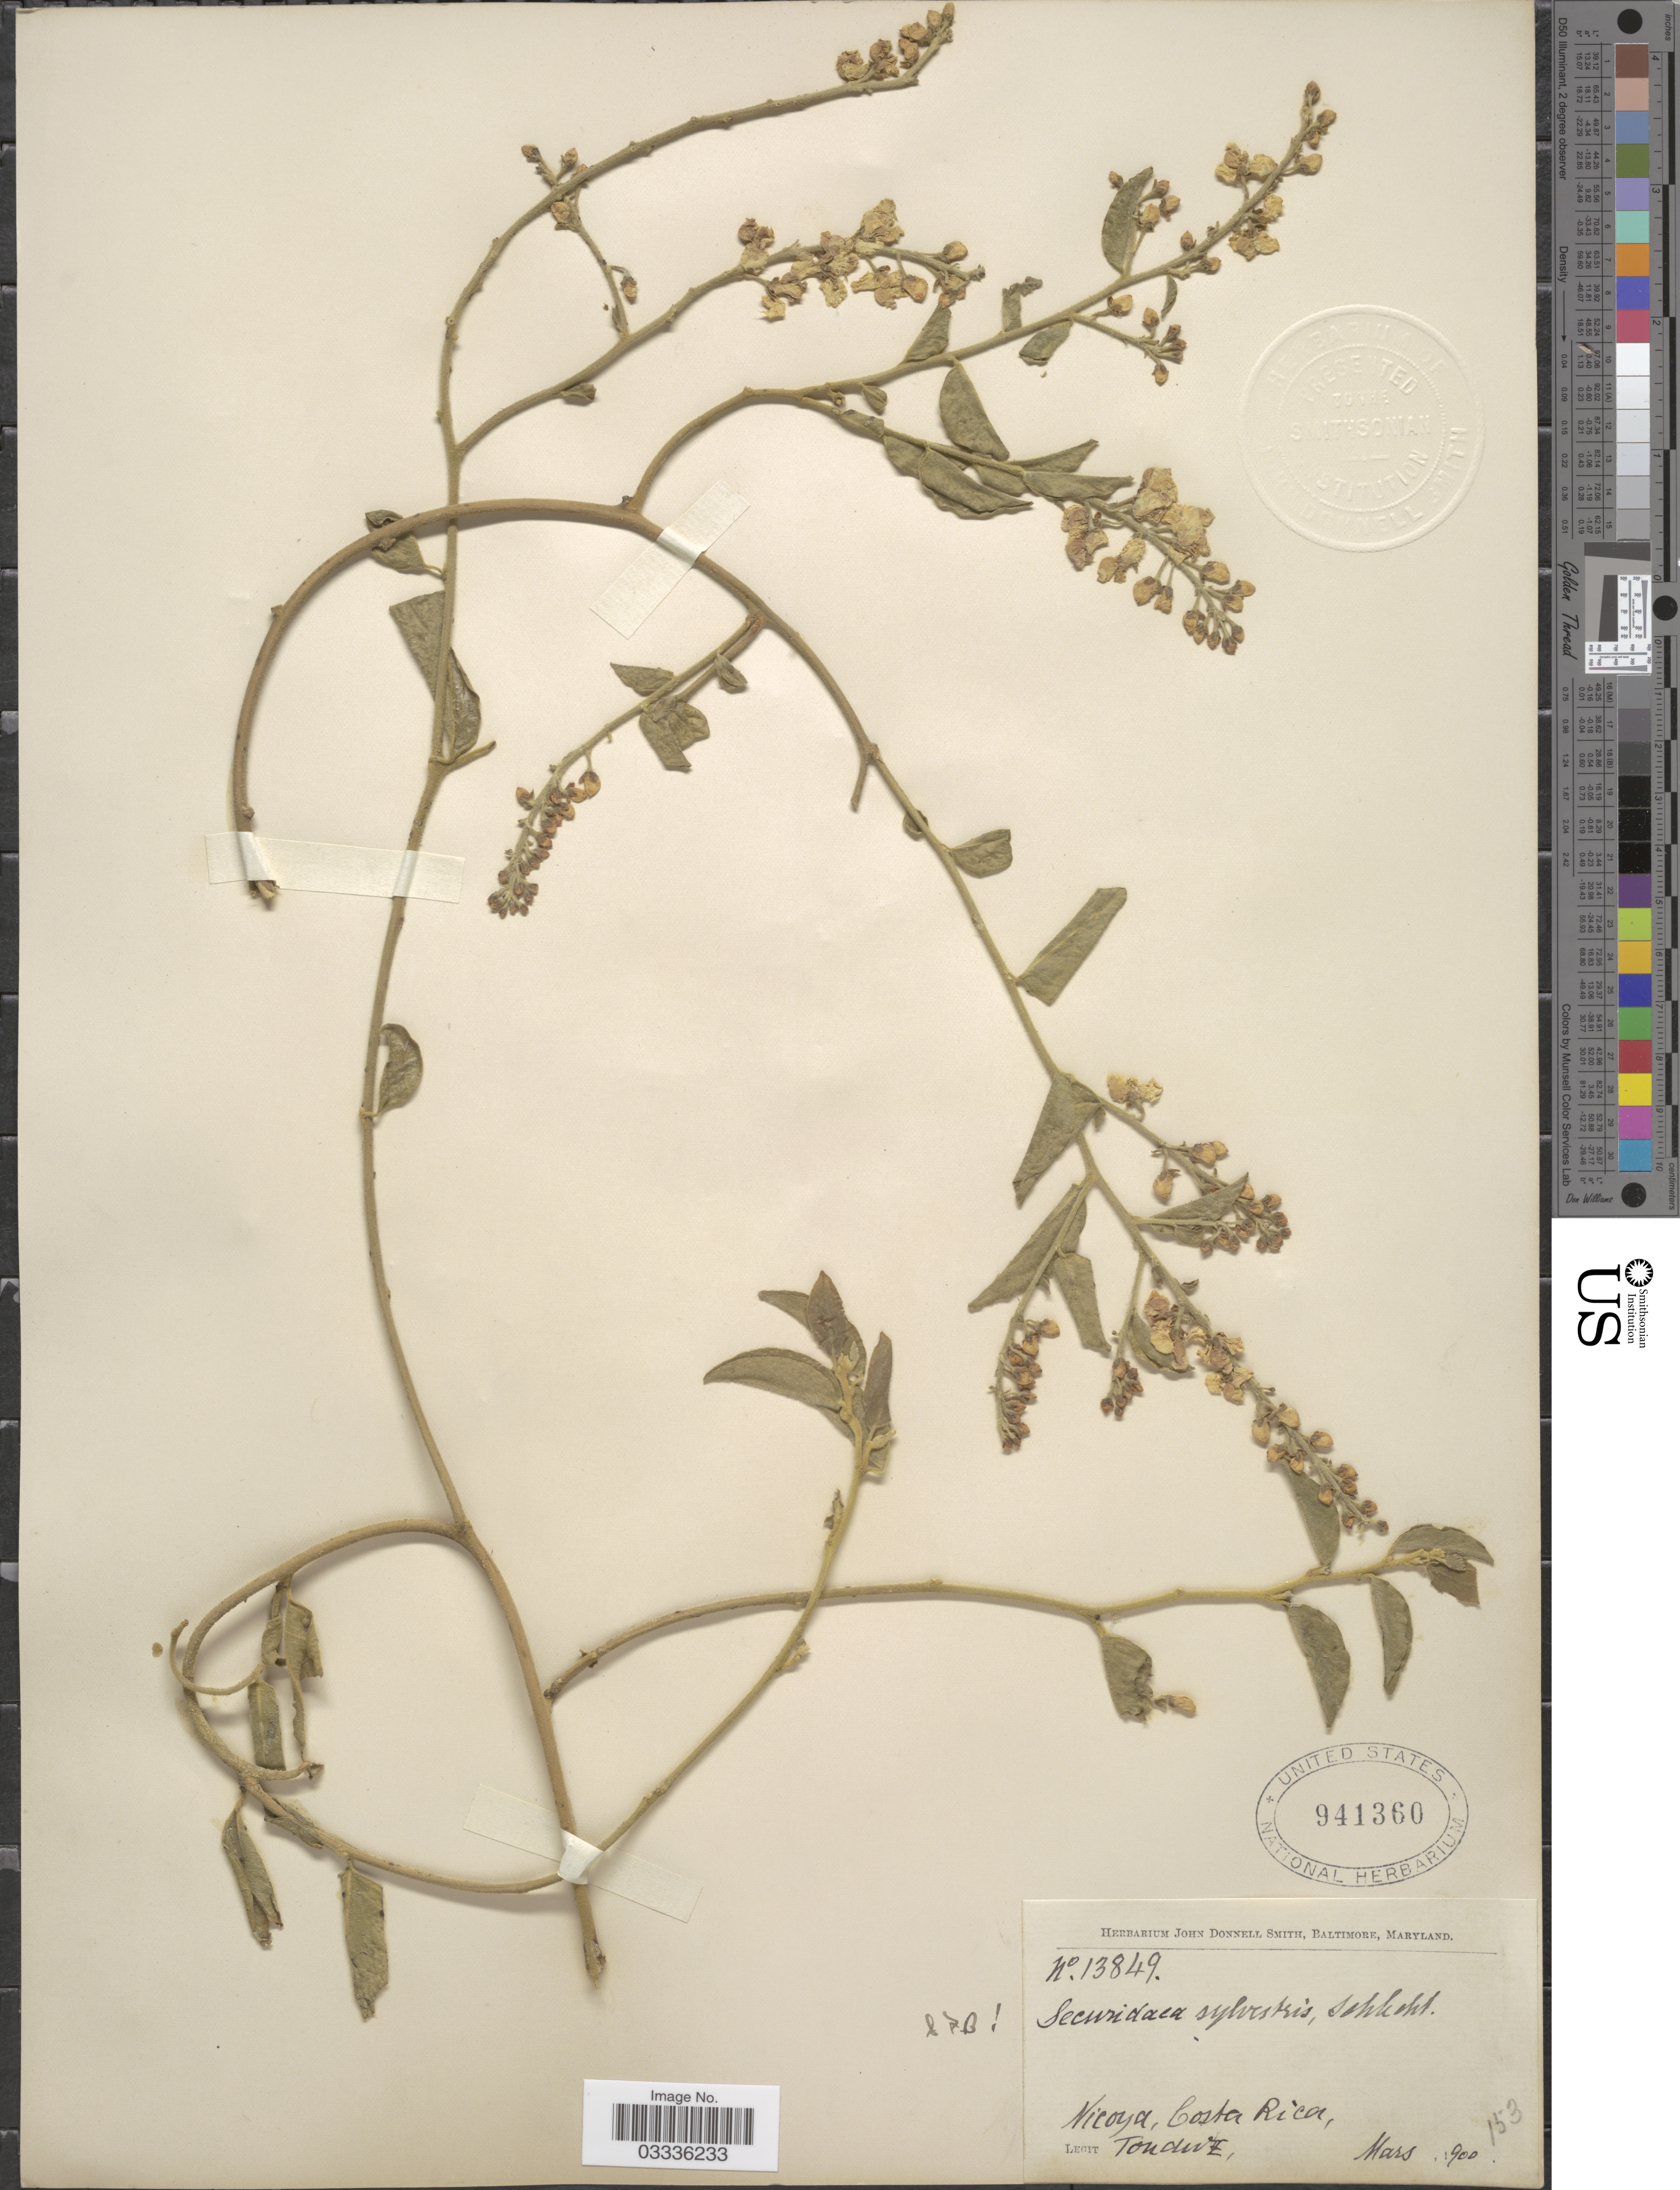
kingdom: Plantae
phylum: Tracheophyta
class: Magnoliopsida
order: Fabales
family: Polygalaceae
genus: Securidaca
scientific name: Securidaca sylvestris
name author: Schltdl.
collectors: Tonduz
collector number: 13849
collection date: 1900-03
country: Costa Rica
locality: Nicoya.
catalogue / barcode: US 941360